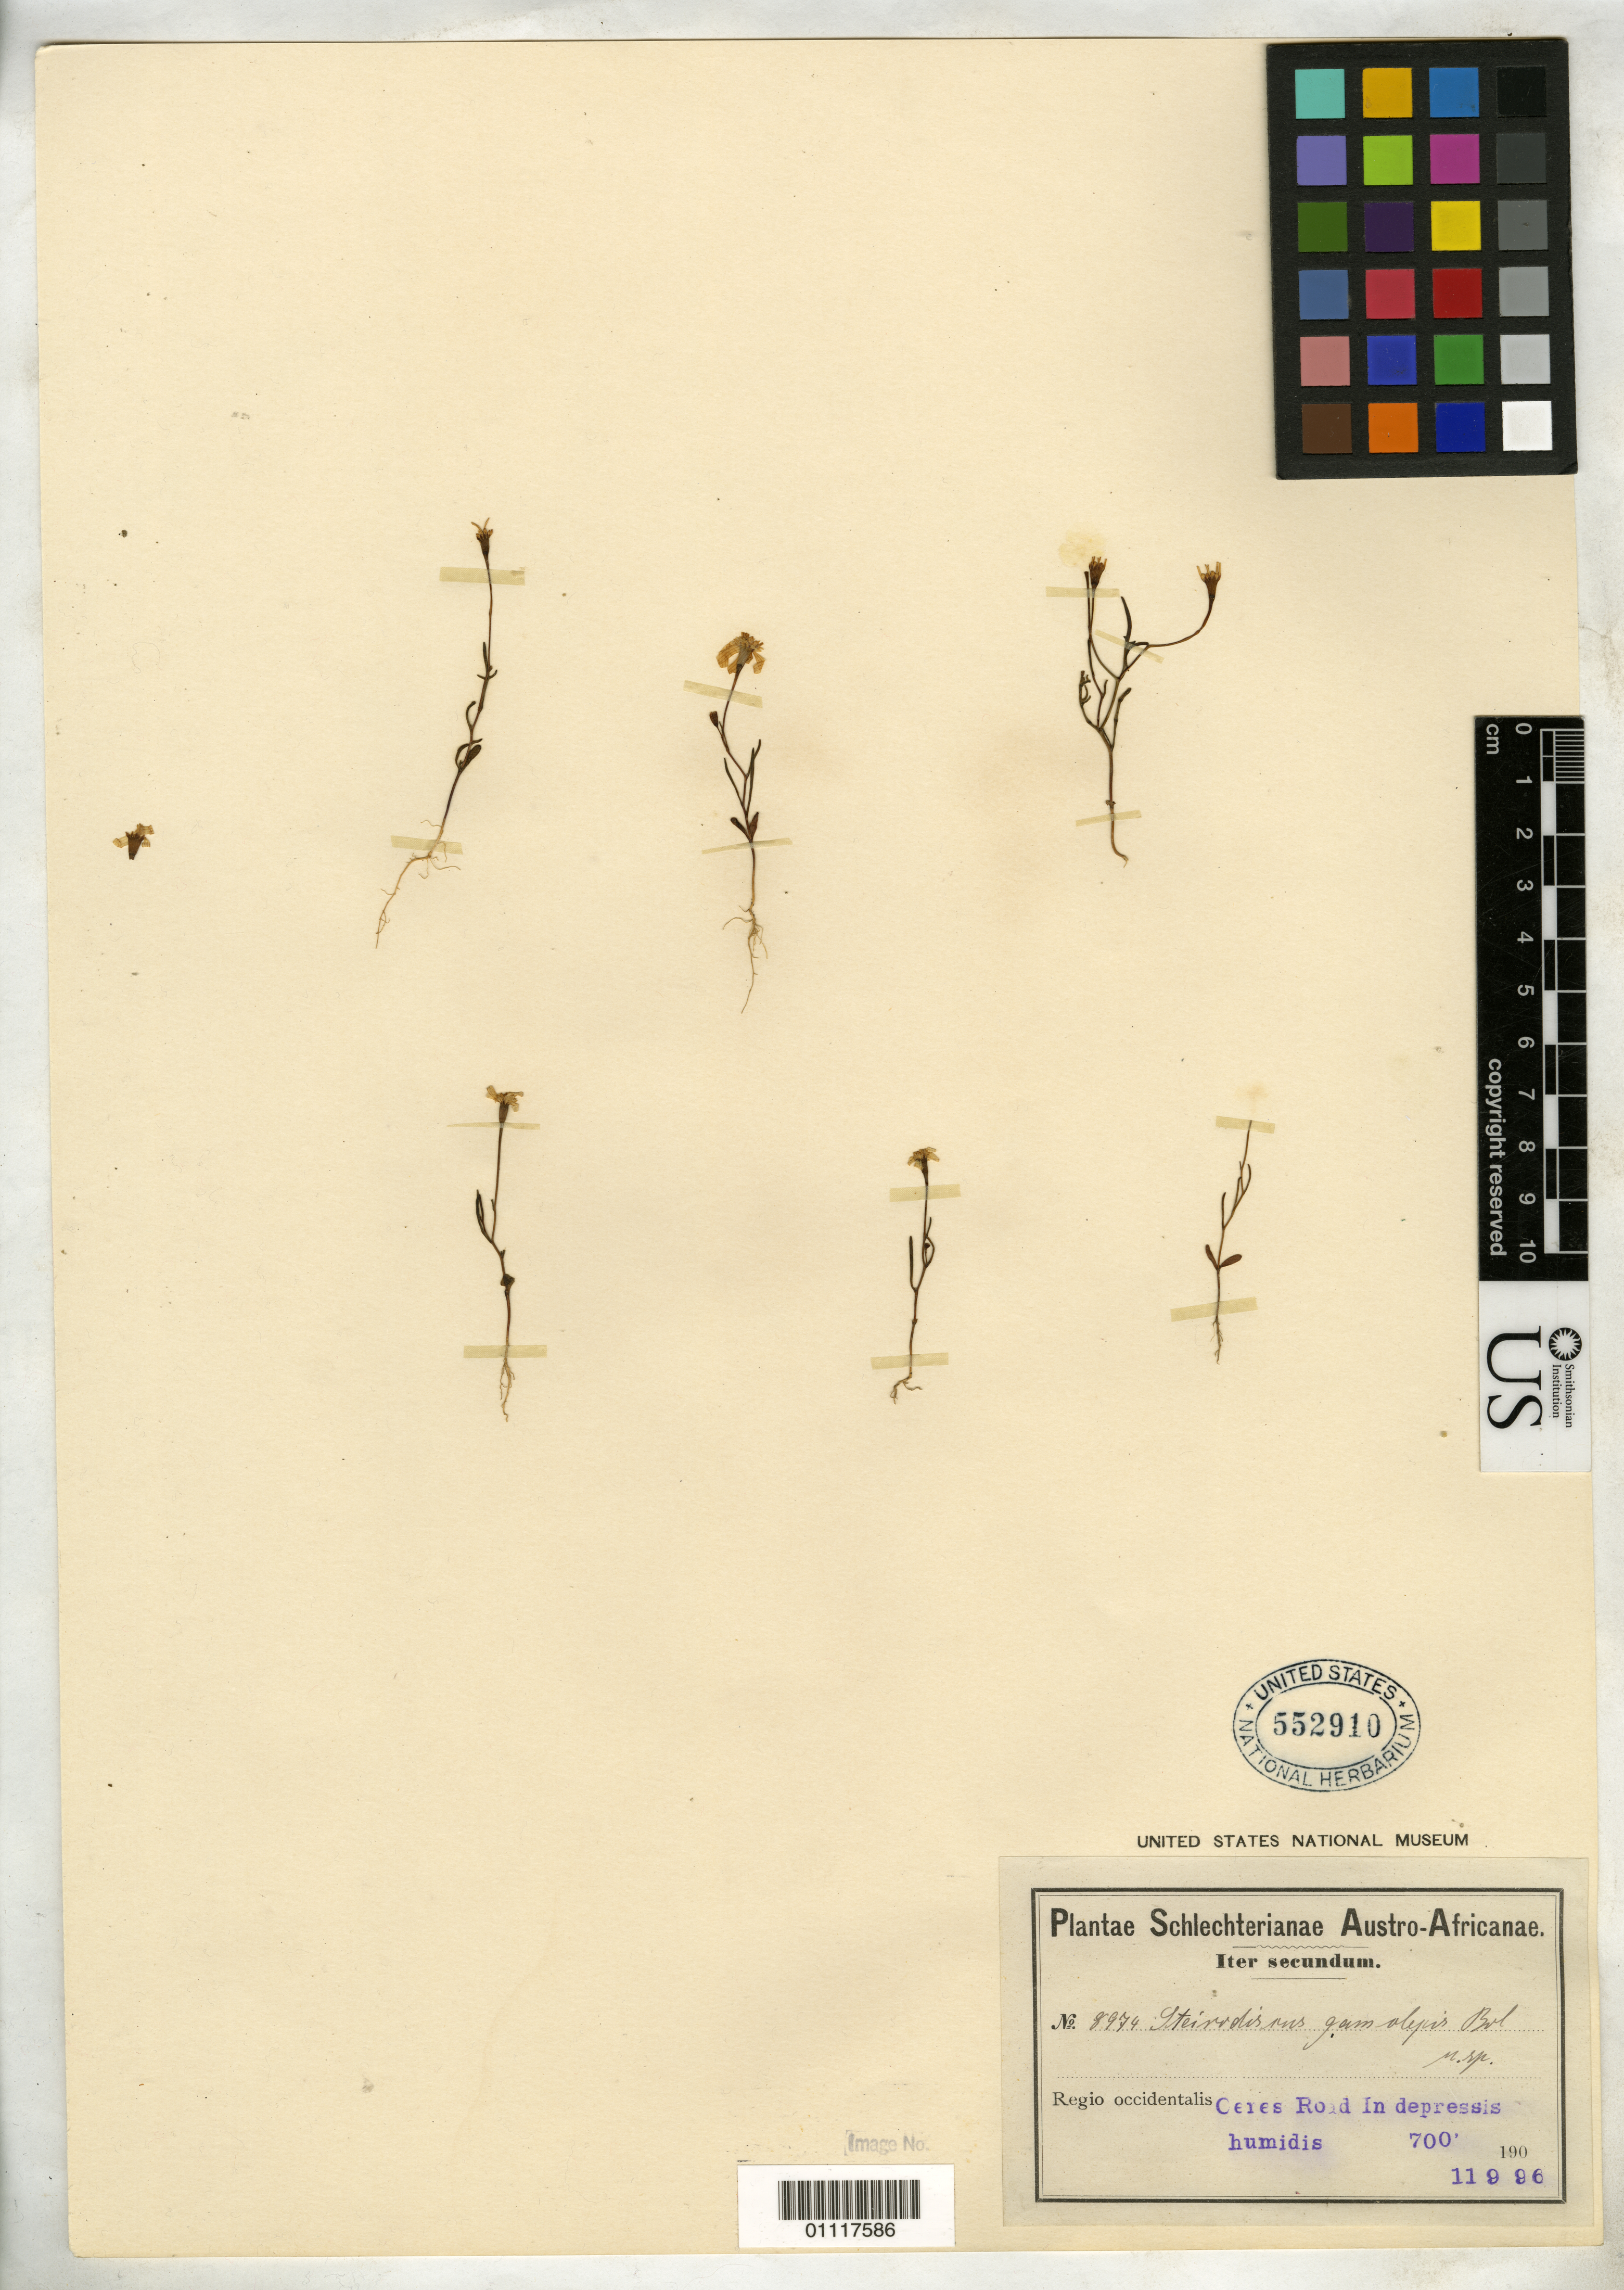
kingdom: Plantae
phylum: Tracheophyta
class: Magnoliopsida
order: Asterales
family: Asteraceae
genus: Steirodiscus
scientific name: Steirodiscus gamolepis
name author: Bolus ex Schltr.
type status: Syntype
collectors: F. R. R. Schlechter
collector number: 8974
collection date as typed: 11 Sep 1896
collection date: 1896-09-11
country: South Africa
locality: Terra Capensis, Ceres Road.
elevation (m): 244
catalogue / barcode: US 552910